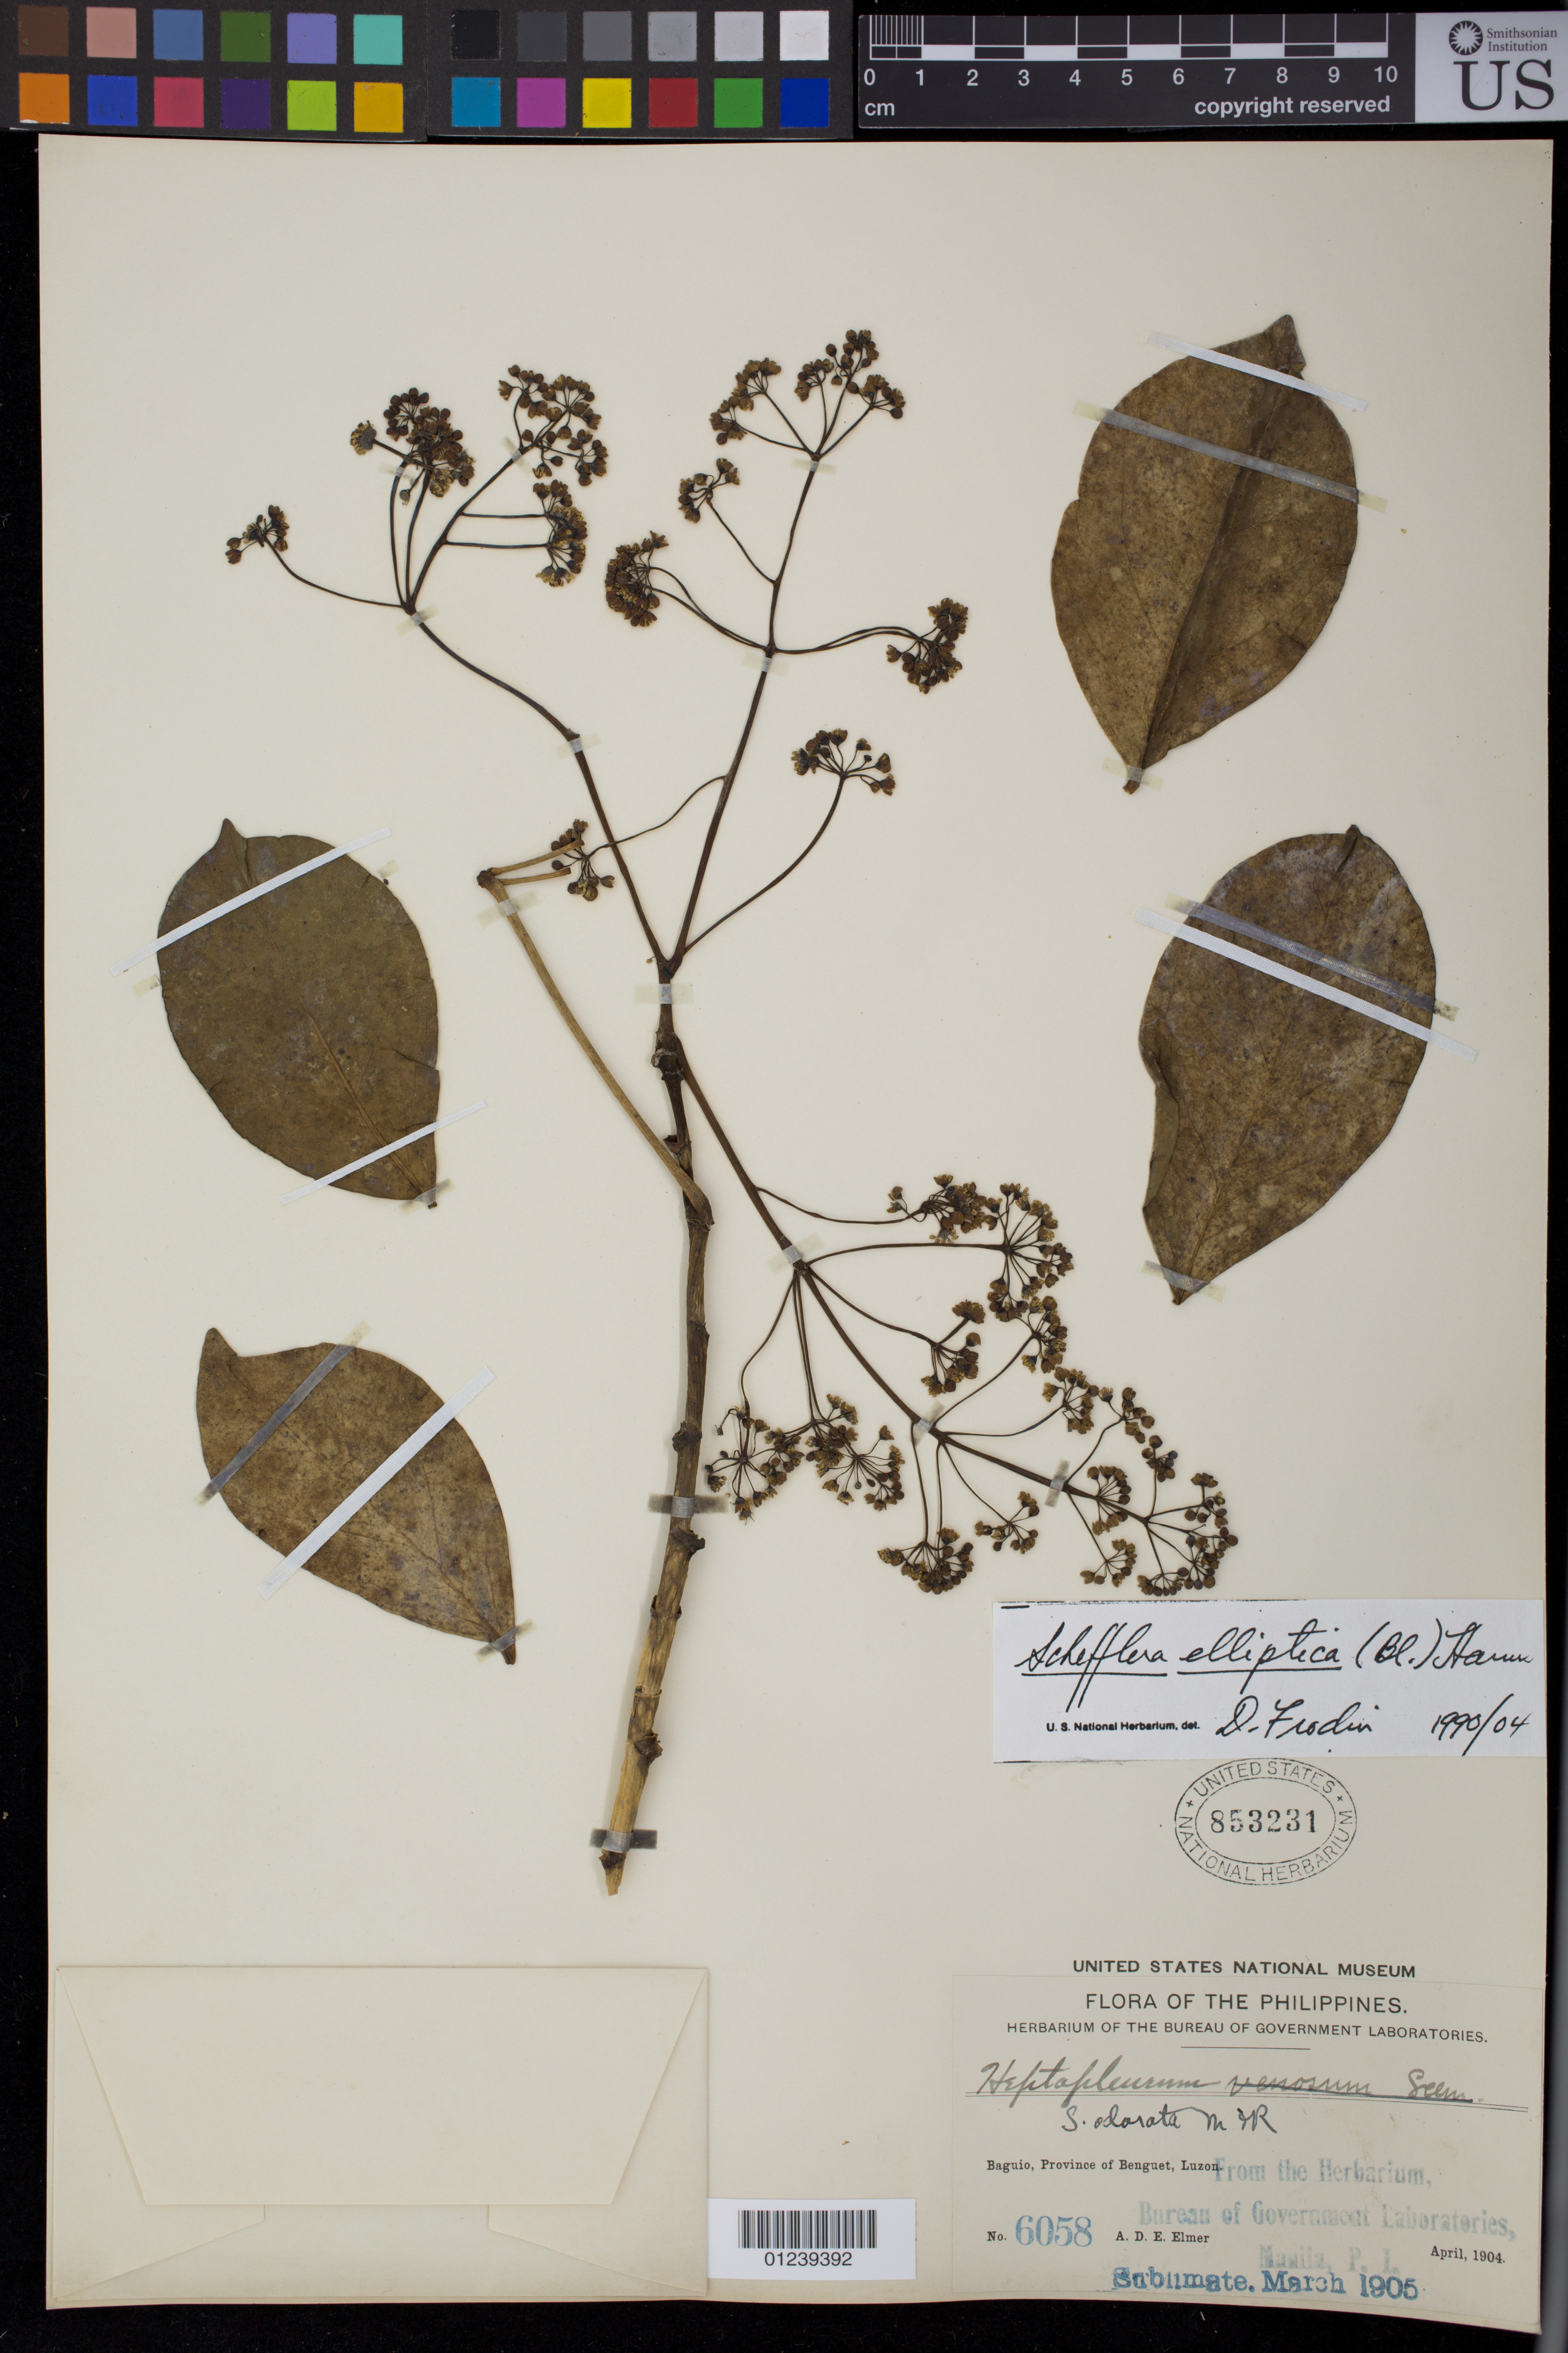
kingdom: Plantae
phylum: Tracheophyta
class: Magnoliopsida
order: Apiales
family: Araliaceae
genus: Schefflera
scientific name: Schefflera feriarum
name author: Frodin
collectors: A. D. E. Elmer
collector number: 6058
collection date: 1904-04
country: Philippines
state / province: Cordillera (Administrative Region)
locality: Baguio, Province of Benguet, Luzon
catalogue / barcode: US 853231